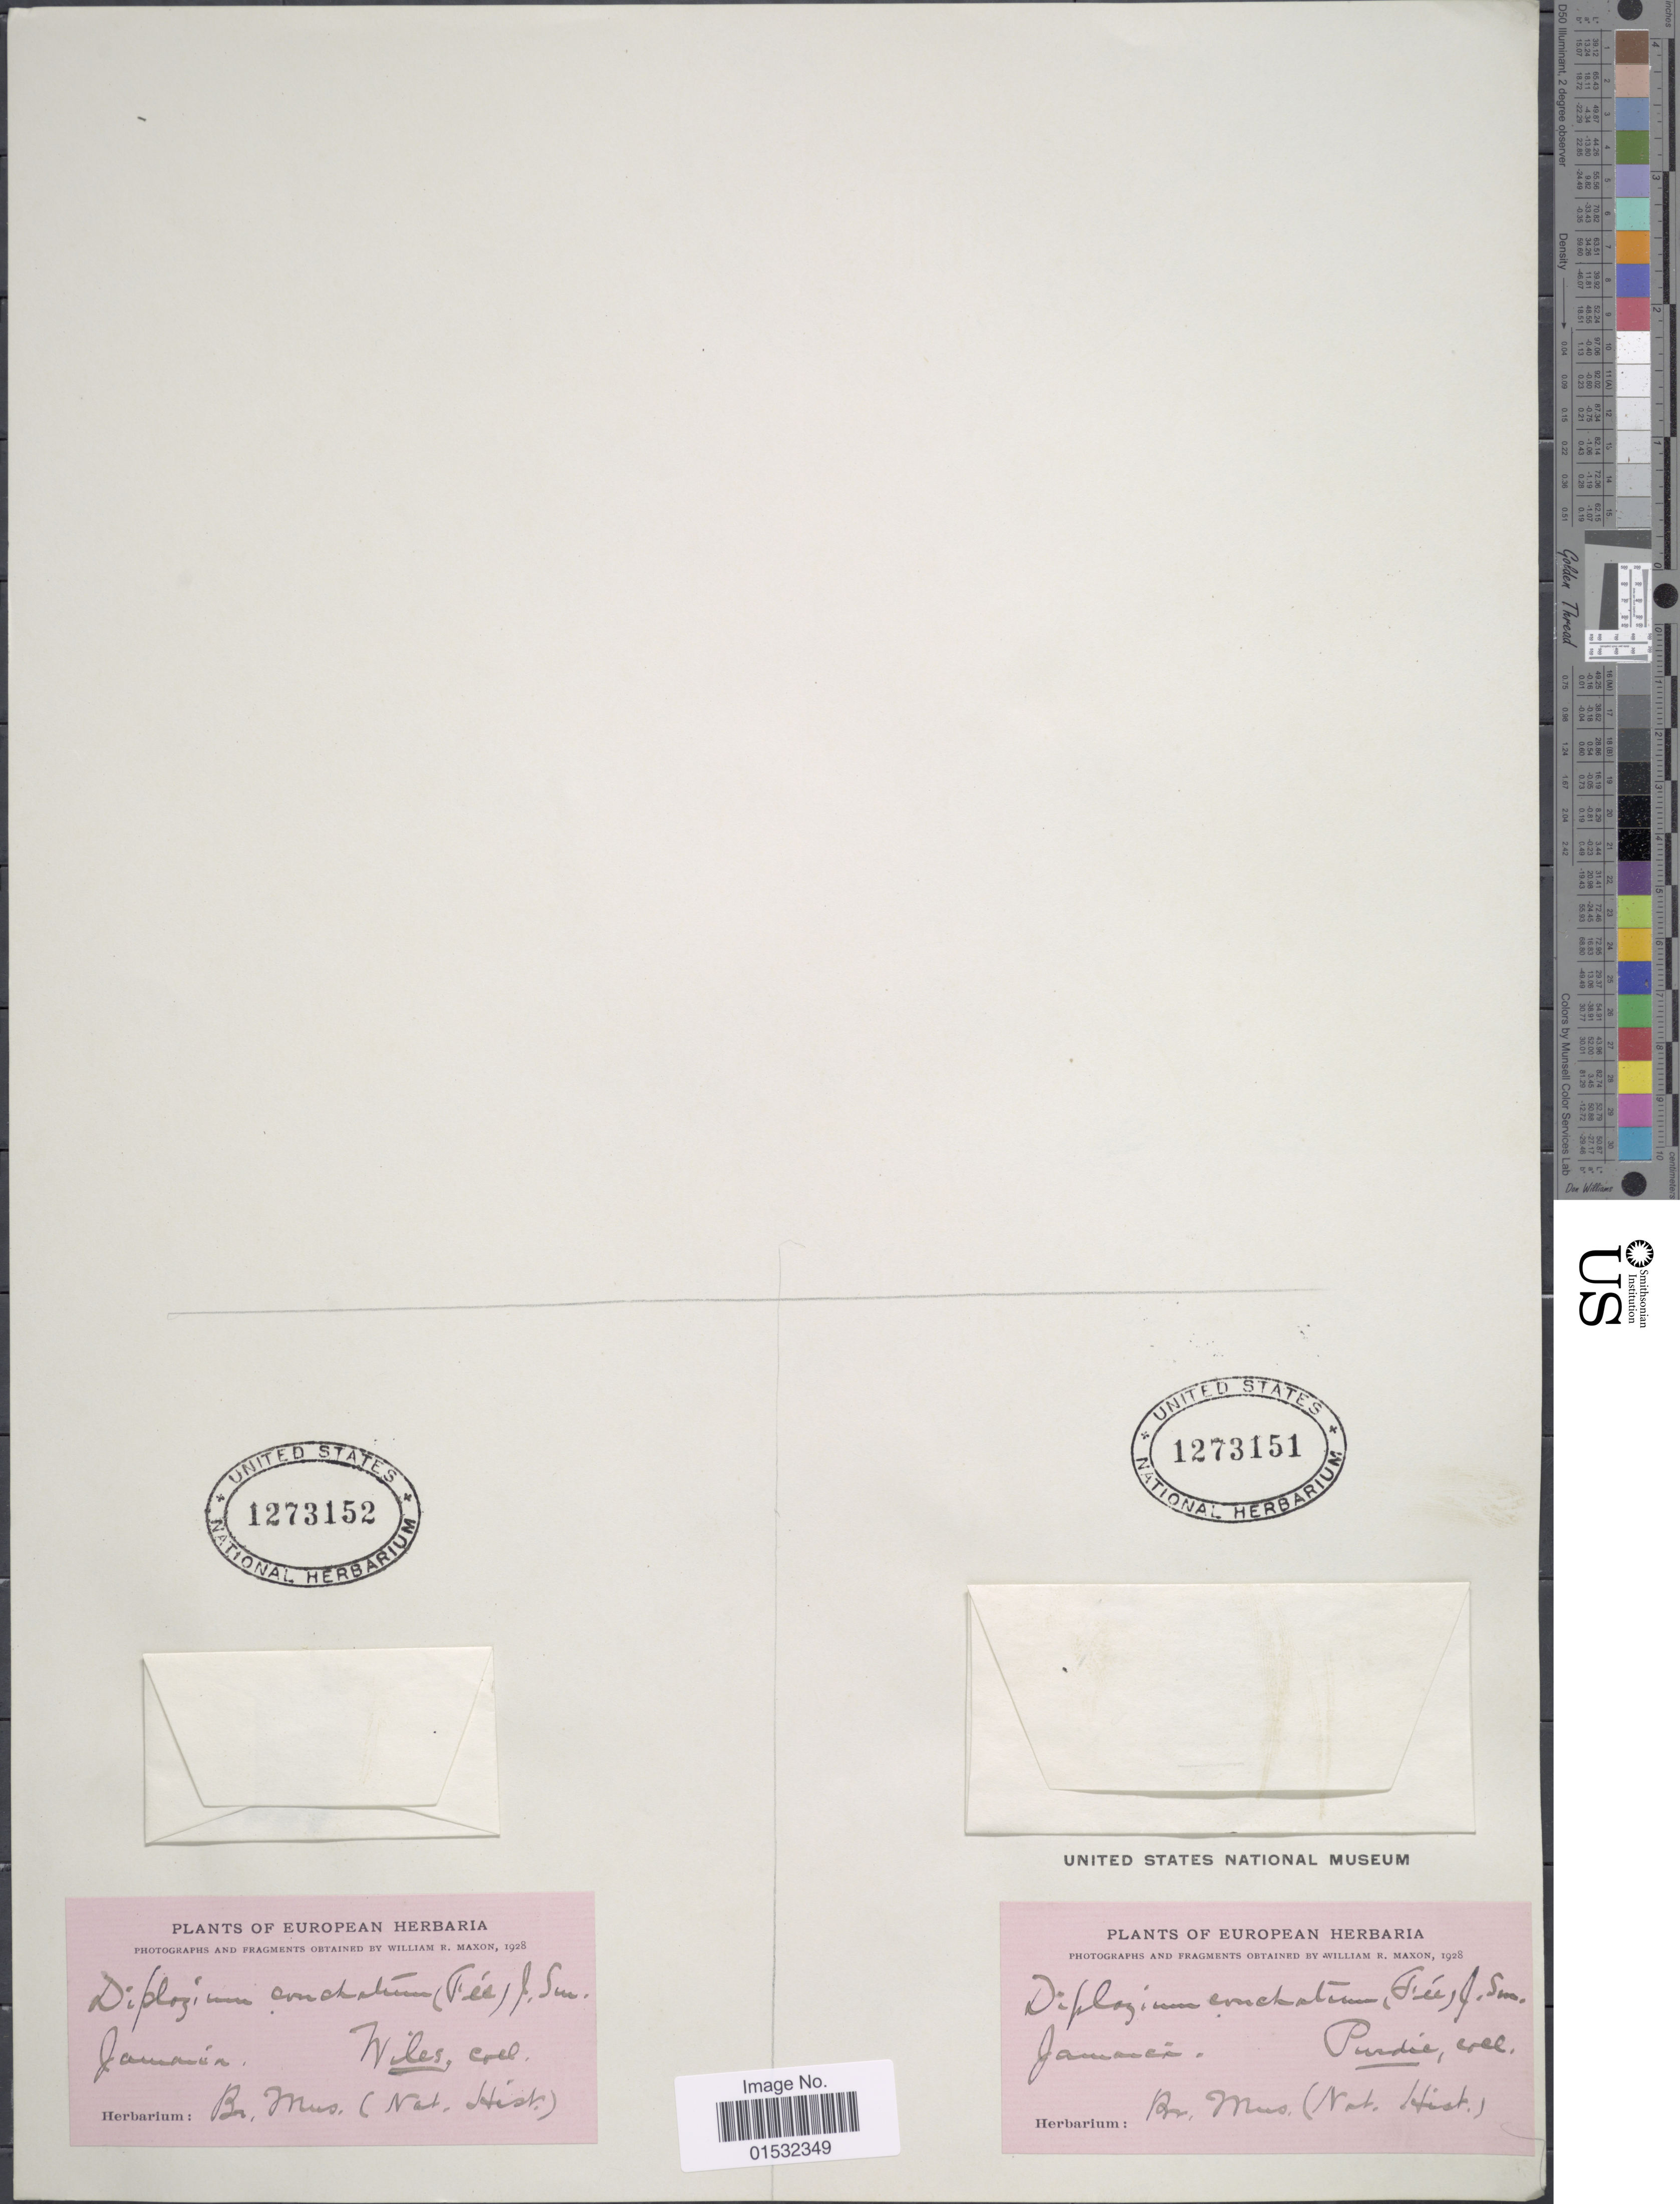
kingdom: Plantae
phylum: Tracheophyta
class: Polypodiopsida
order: Polypodiales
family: Athyriaceae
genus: Diplazium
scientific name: Diplazium pectinatum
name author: (Fée) C. Chr.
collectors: -. Wiles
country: Jamaica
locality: European Herbaria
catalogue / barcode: US 1273152-2